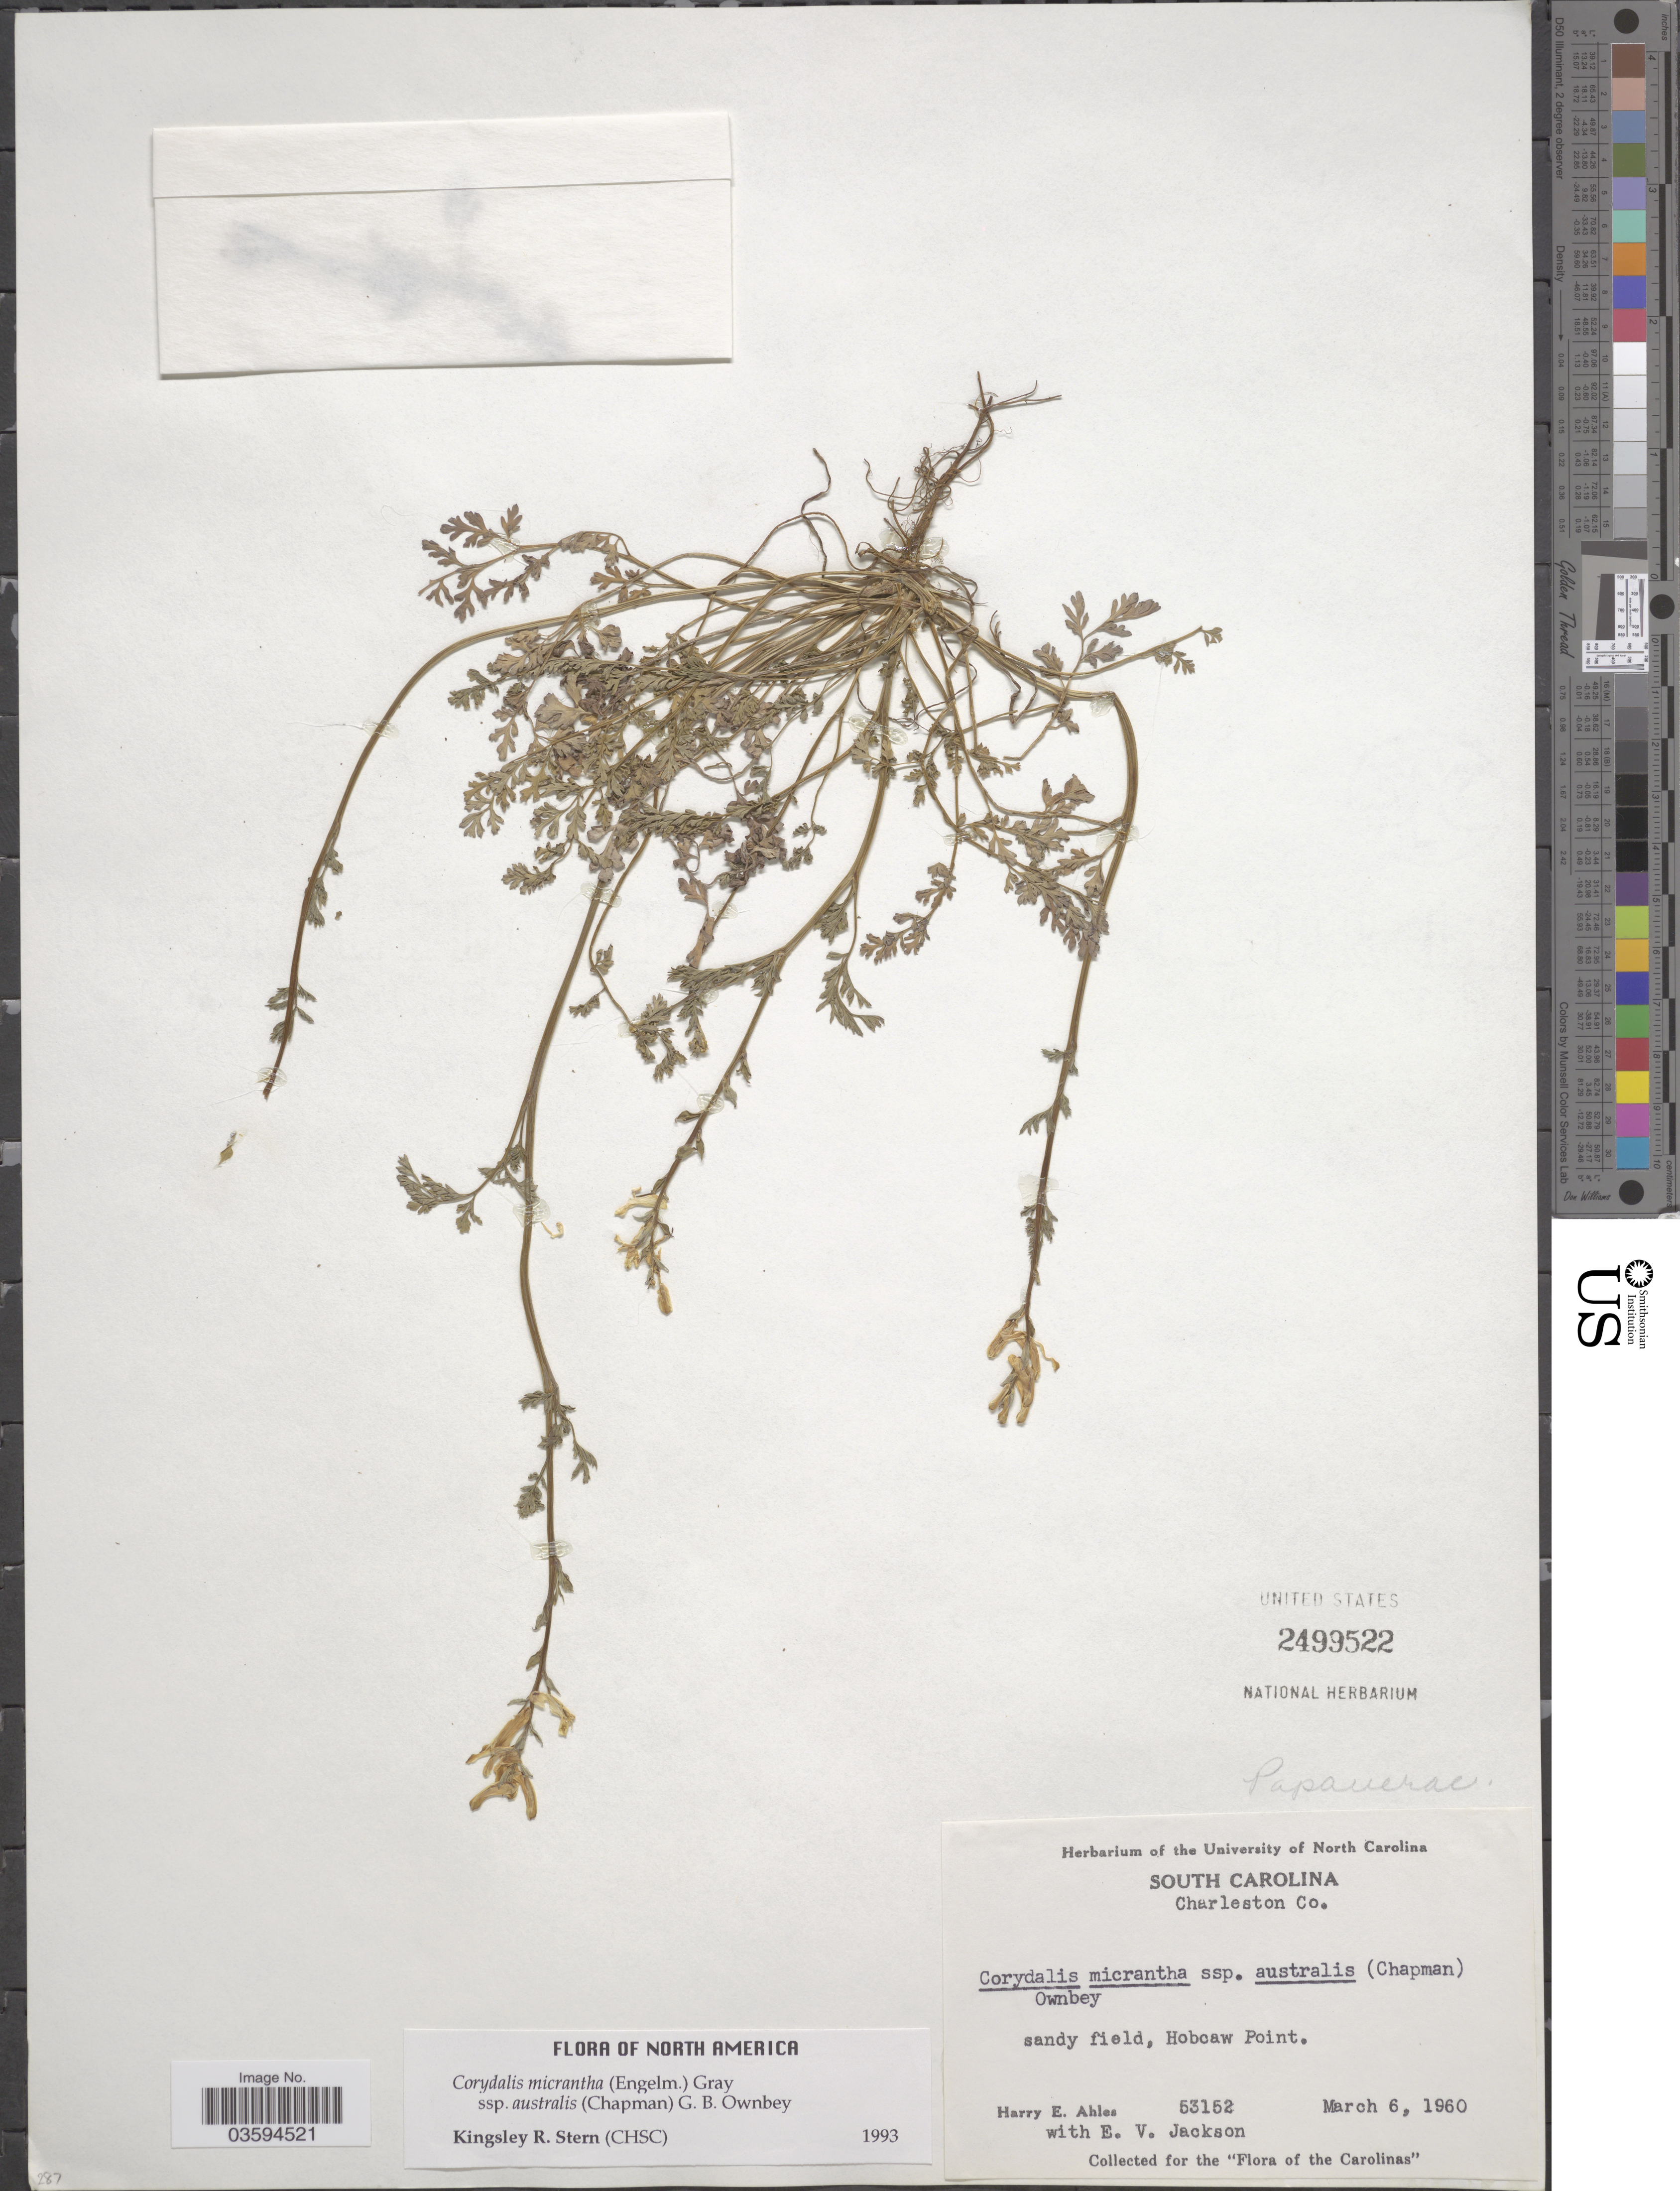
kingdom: Plantae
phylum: Tracheophyta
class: Magnoliopsida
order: Ranunculales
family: Papaveraceae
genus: Corydalis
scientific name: Corydalis micrantha subsp. australis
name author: (Chapm.) G.B. Ownbey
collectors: H. E. Ahles & E. Jackson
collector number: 53152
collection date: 1960-03-06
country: United States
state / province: South Carolina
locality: Charleston Co. Sandy field, Hobcaw Point.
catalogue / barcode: US 2499522